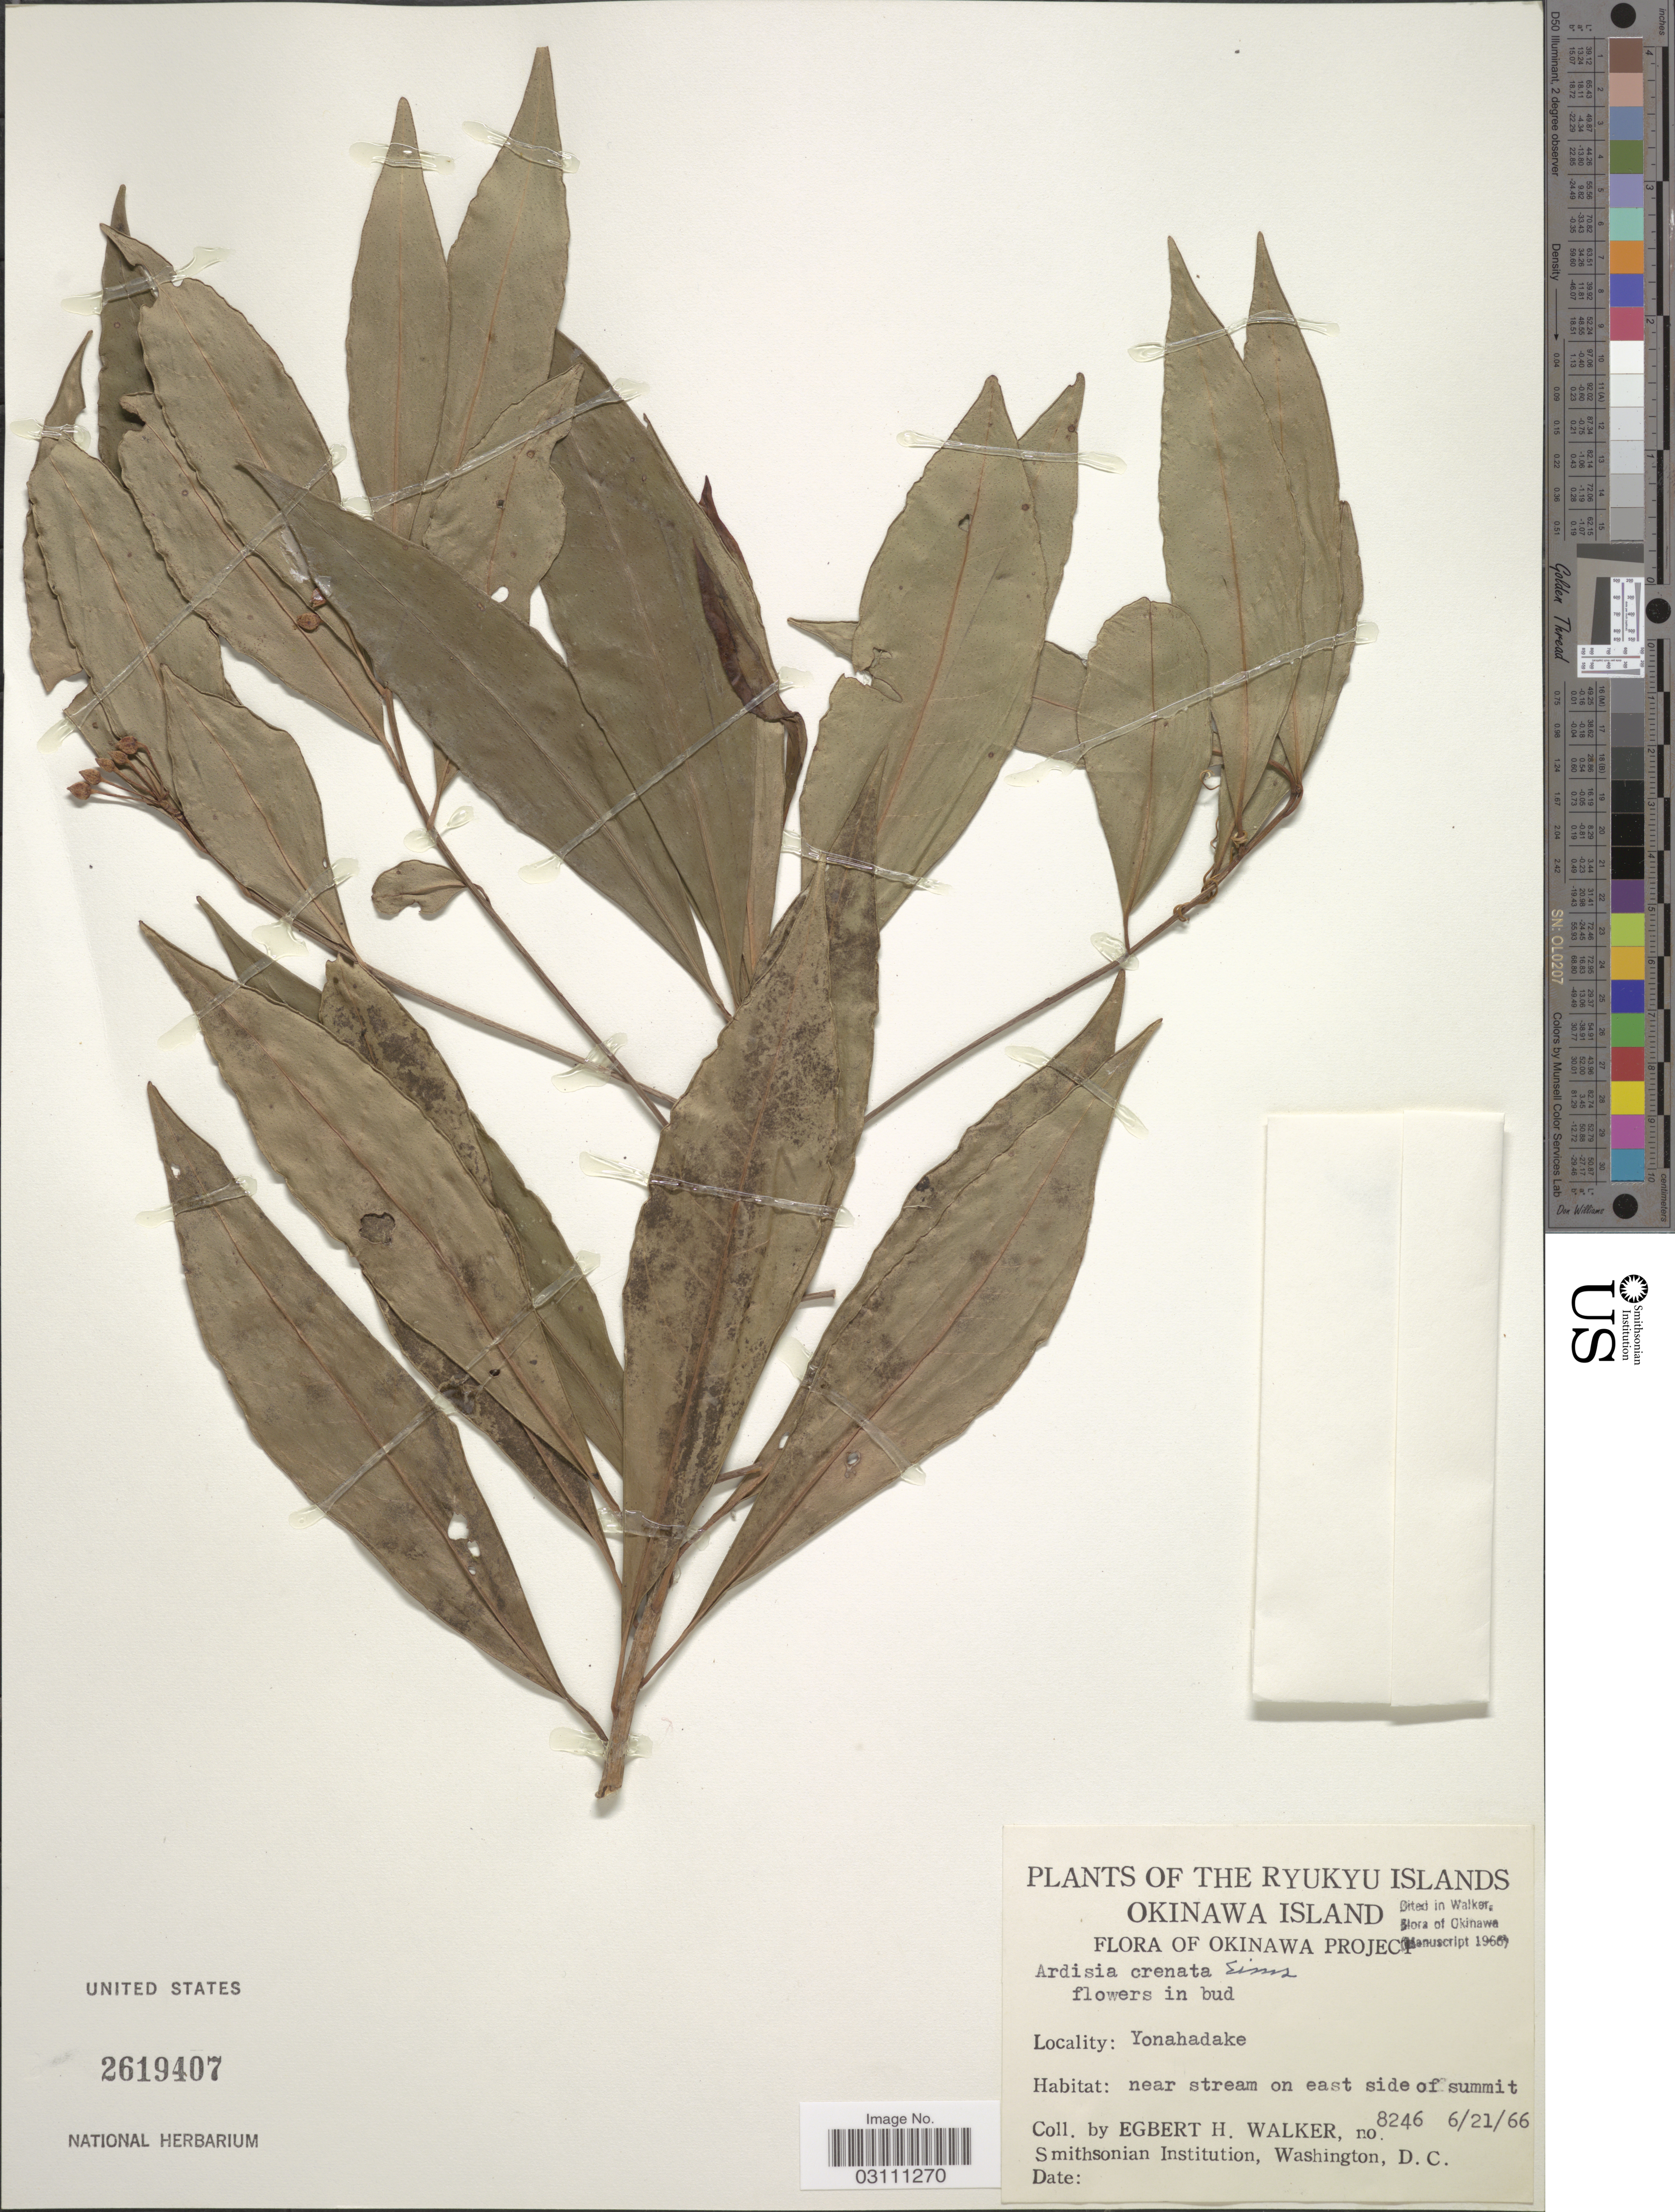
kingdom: Plantae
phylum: Tracheophyta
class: Magnoliopsida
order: Ericales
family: Primulaceae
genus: Ardisia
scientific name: Ardisia crenata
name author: Sims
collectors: E. H. Walker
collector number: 8246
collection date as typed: Transcribed d/m/y: 21/6/66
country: Japan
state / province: Okinawa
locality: The Ryukyu Islands. Yonahadake.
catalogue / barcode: US 2619407